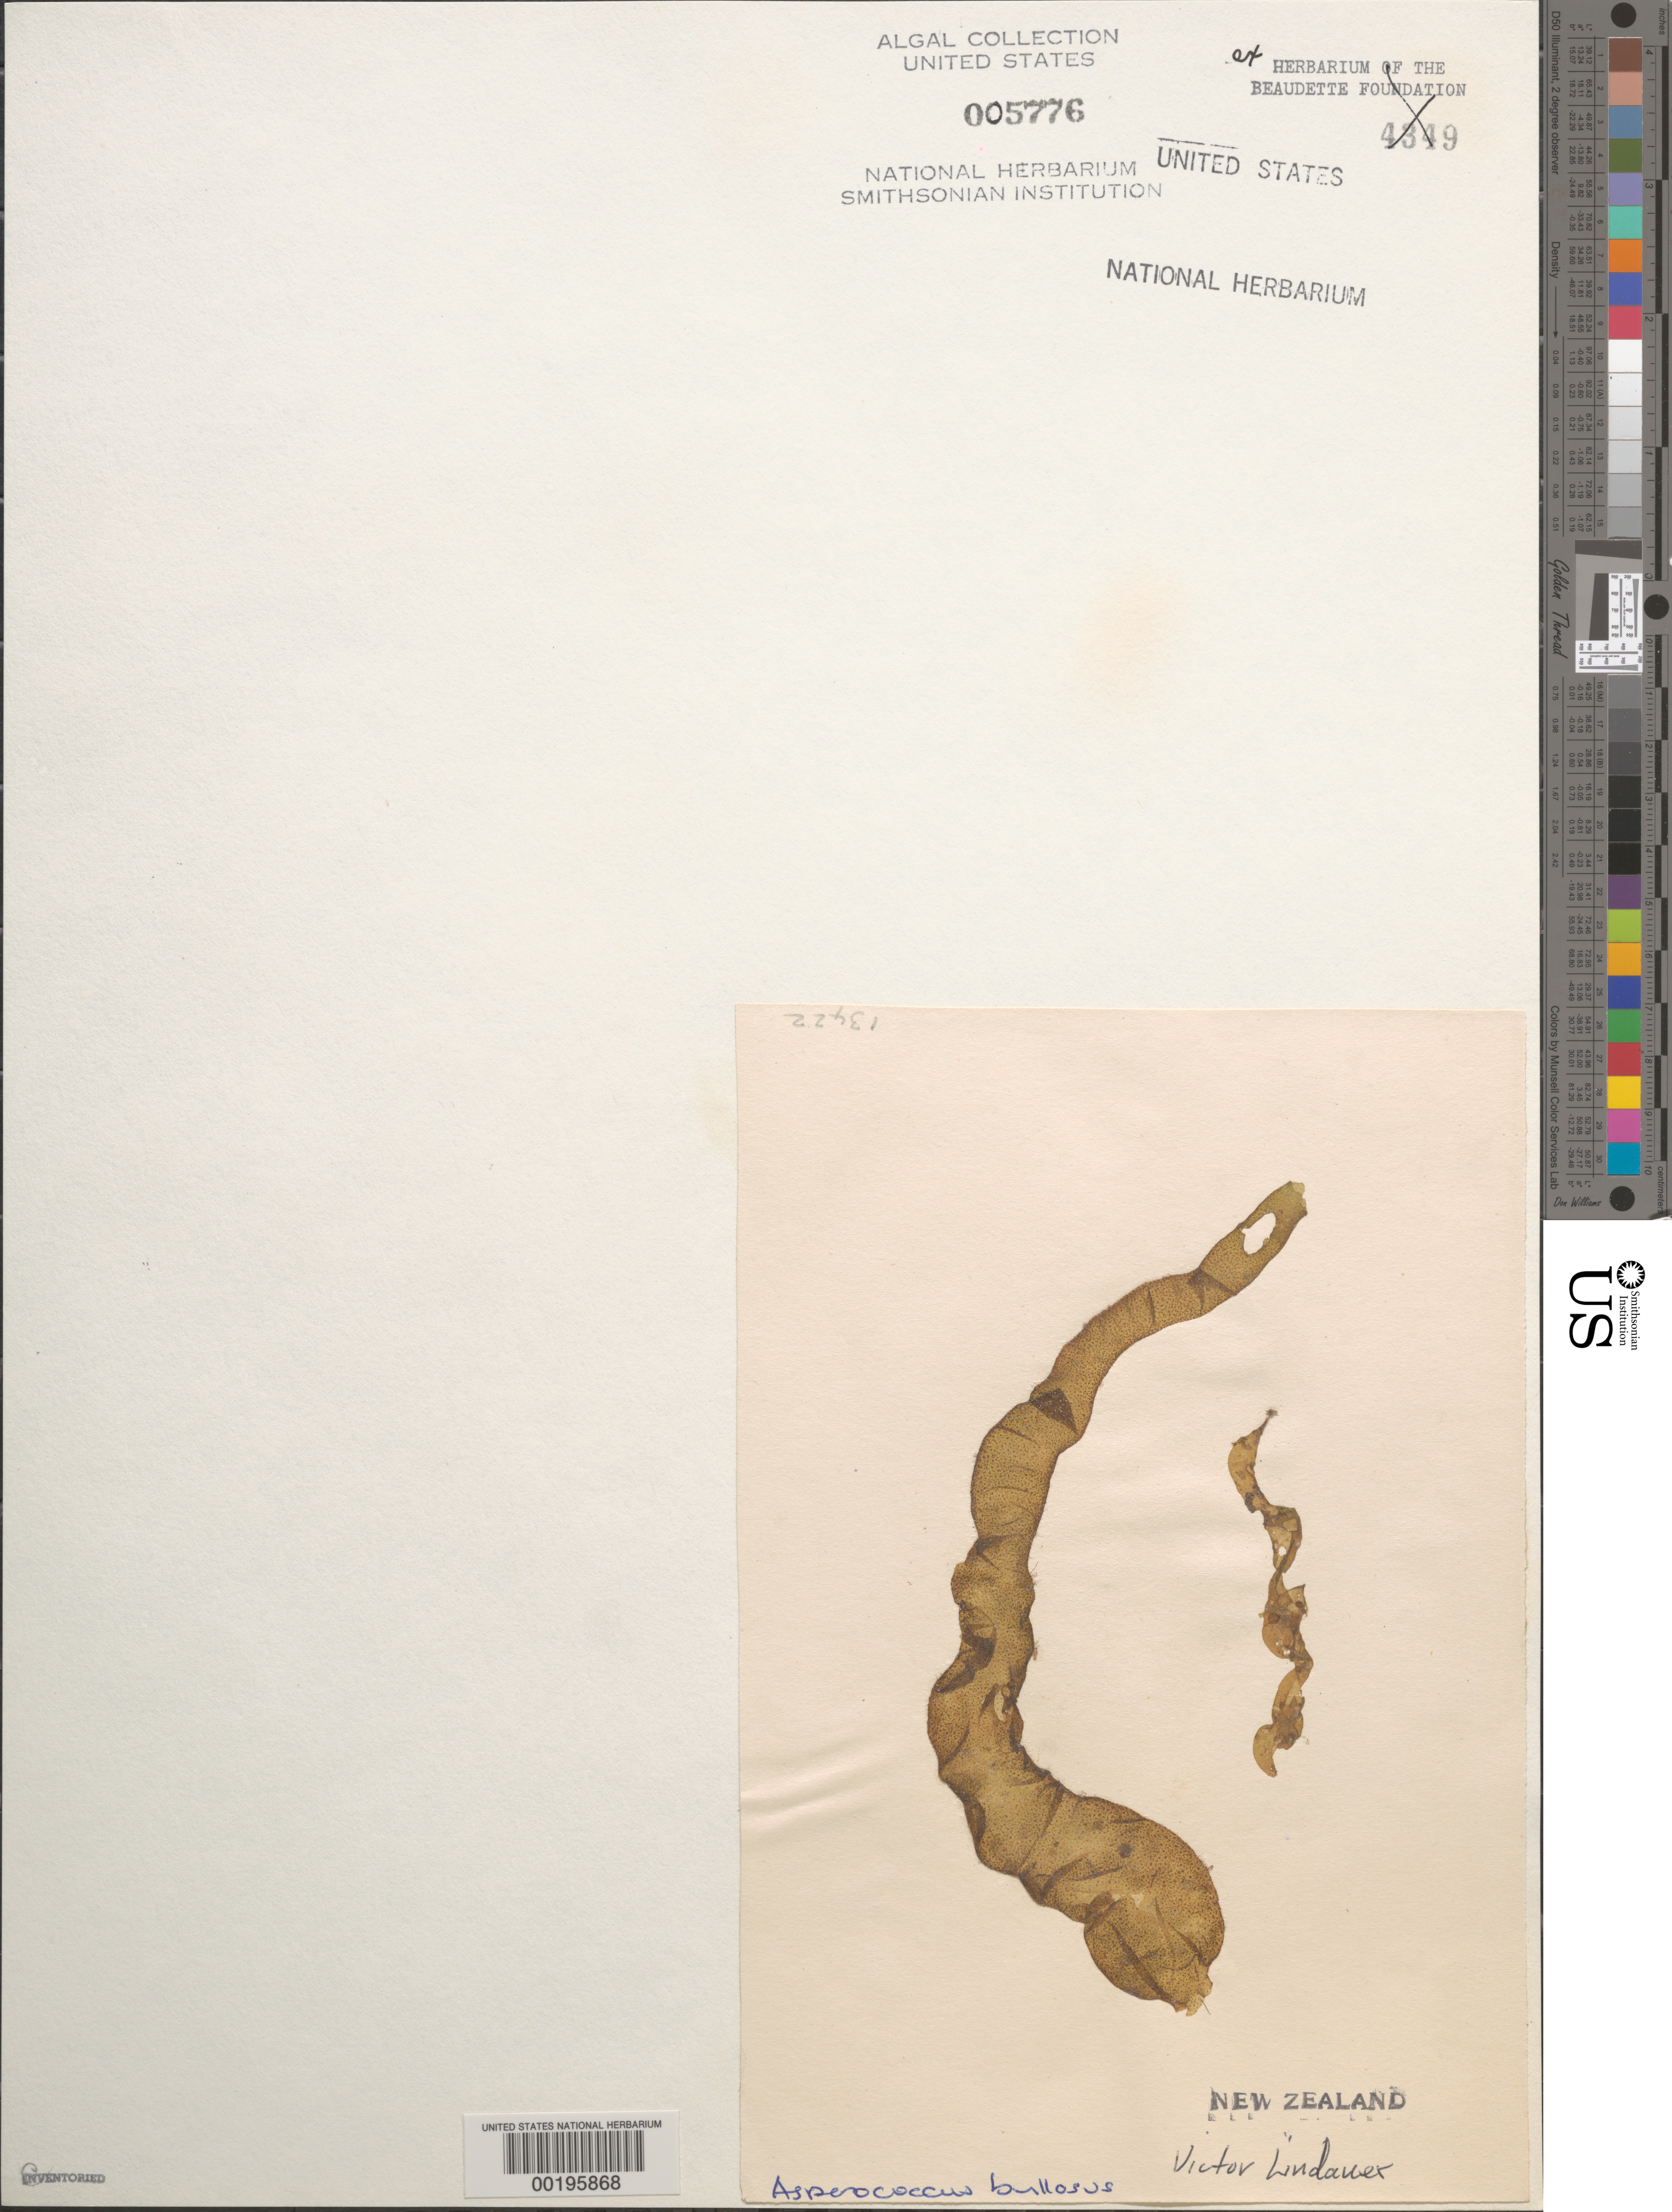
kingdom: Chromista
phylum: Ochrophyta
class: Phaeophyceae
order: Ectocarpales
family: Chordariaceae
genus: Asperococcus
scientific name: Asperococcus bullosus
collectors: V. Lindauer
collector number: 13422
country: New Zealand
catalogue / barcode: US 5776